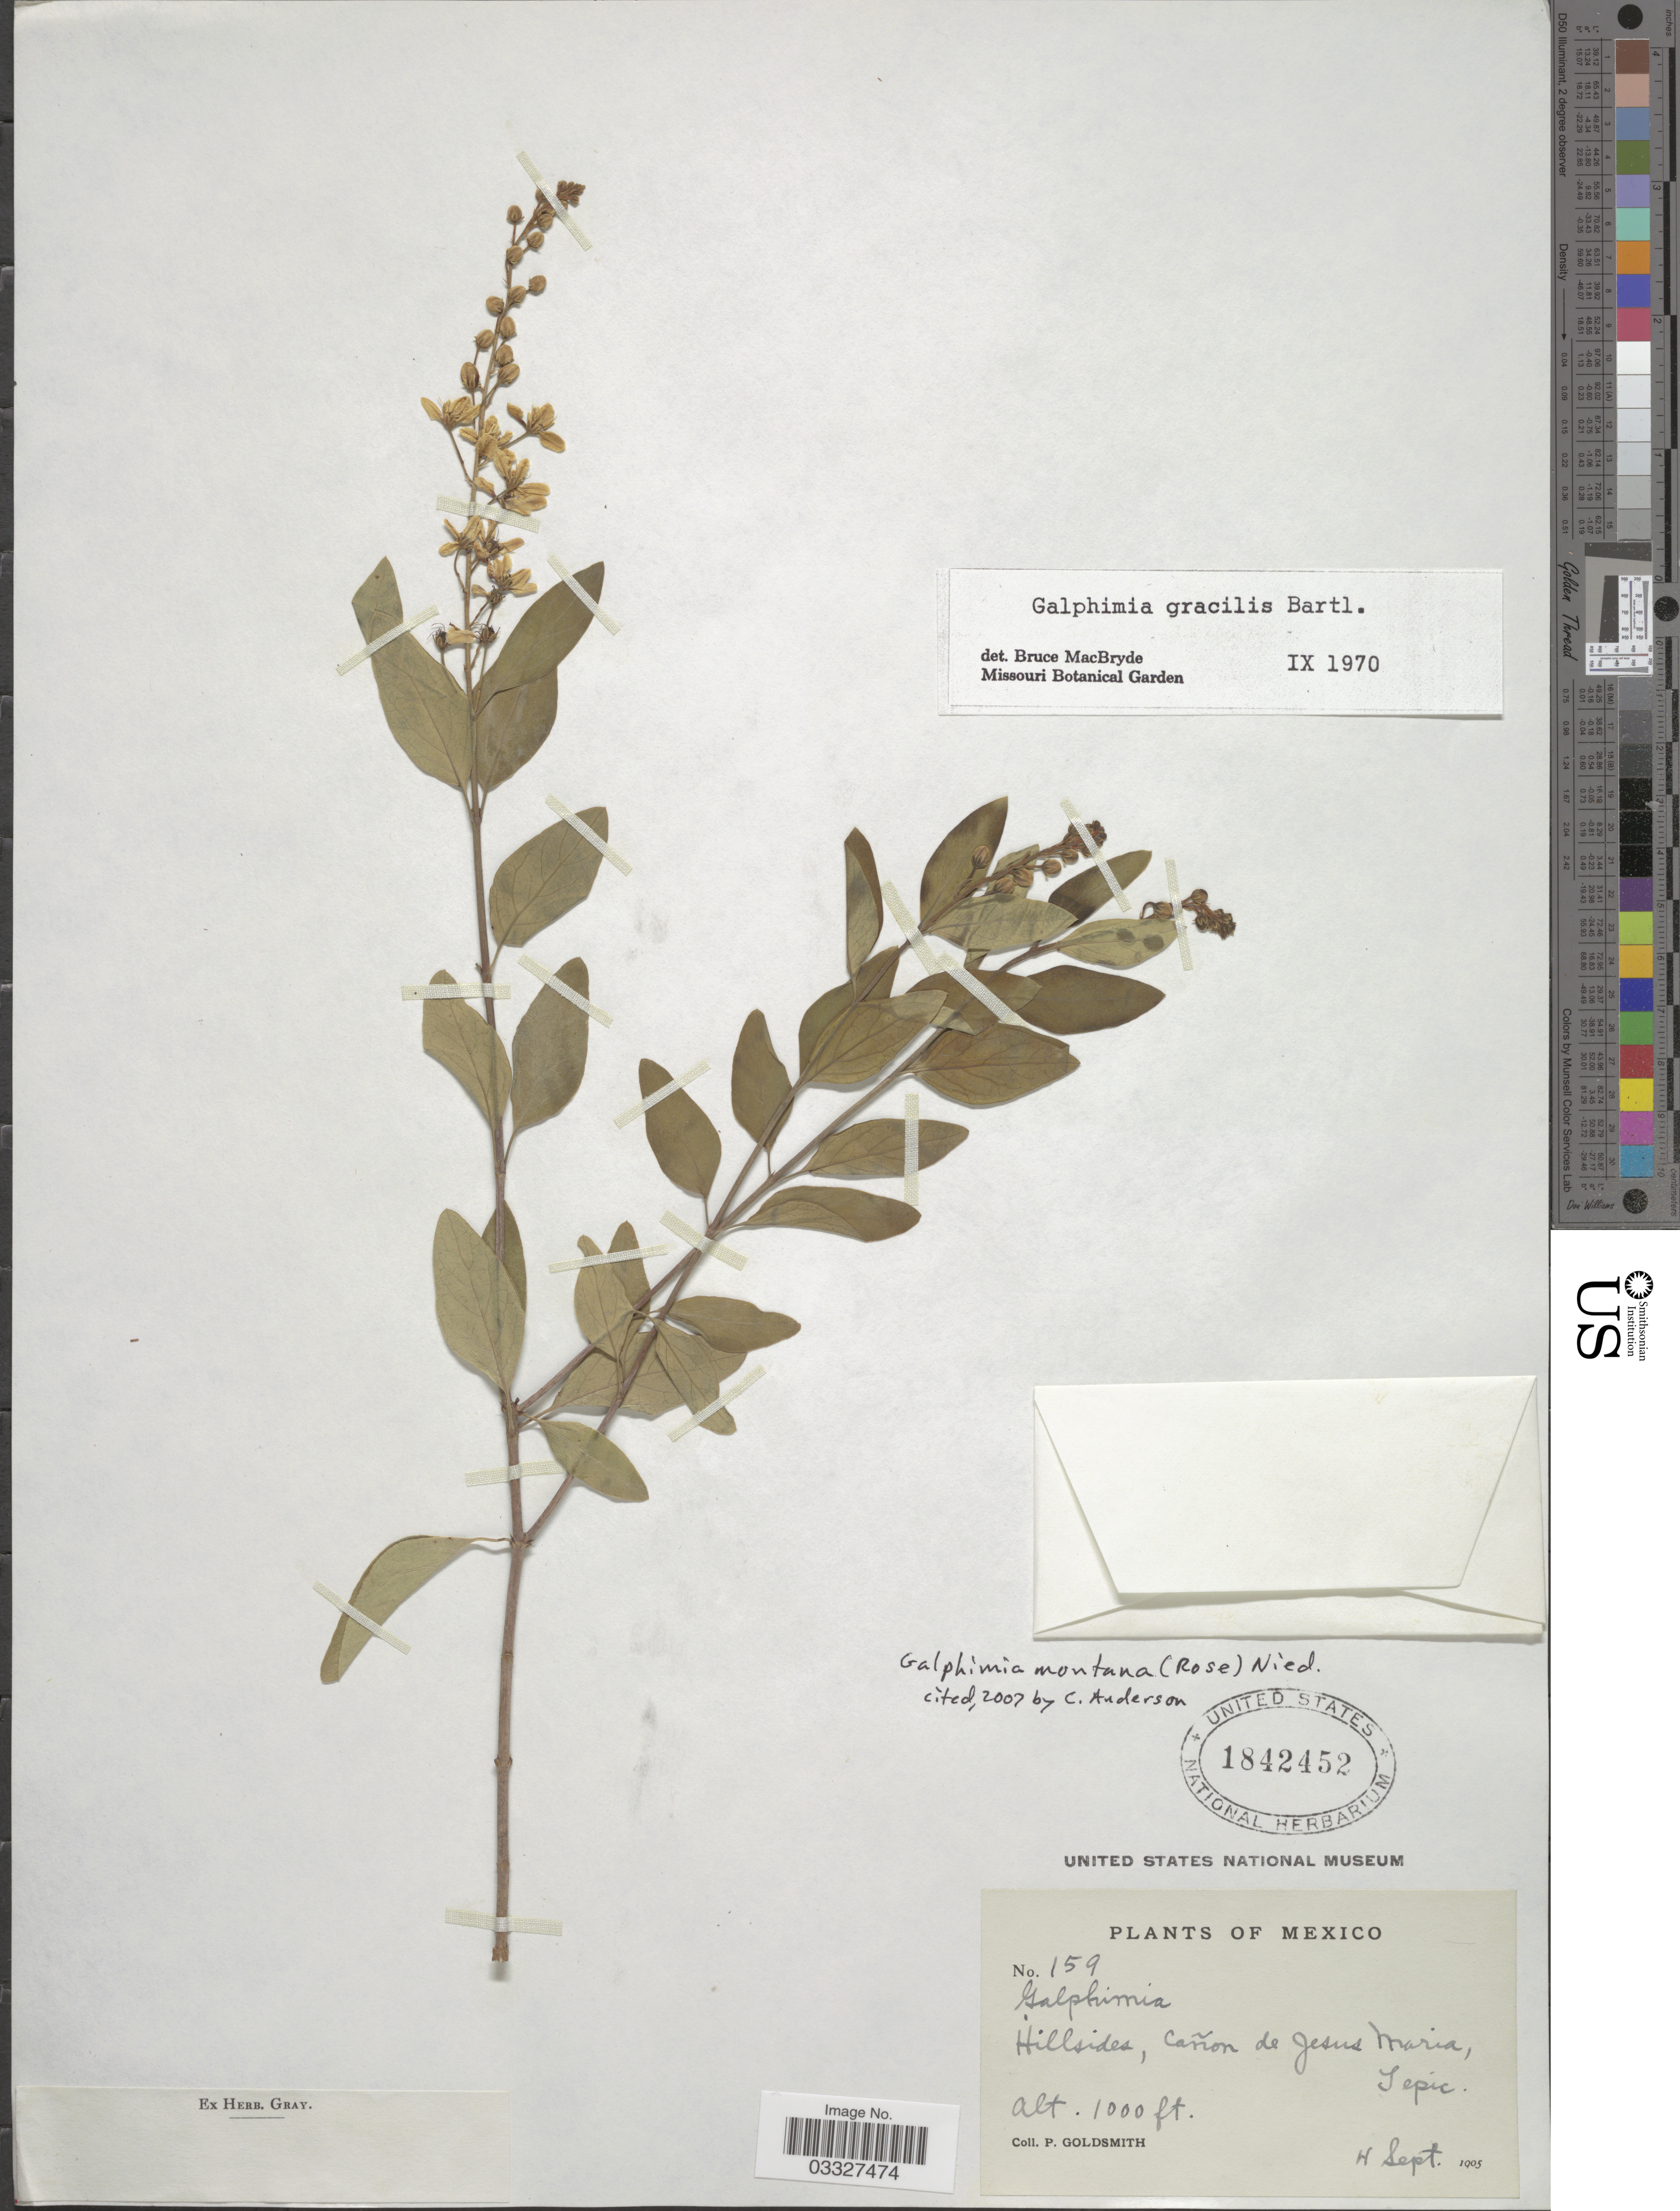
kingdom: Plantae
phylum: Tracheophyta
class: Magnoliopsida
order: Malpighiales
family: Malpighiaceae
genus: Galphimia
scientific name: Galphimia montana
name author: (Rose) Nied.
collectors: P. Goldsmith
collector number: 159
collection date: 1905-09-04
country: Mexico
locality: Hillsides, Cañon de Jesus Maria, Tepic.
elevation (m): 305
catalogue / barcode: US 1842452